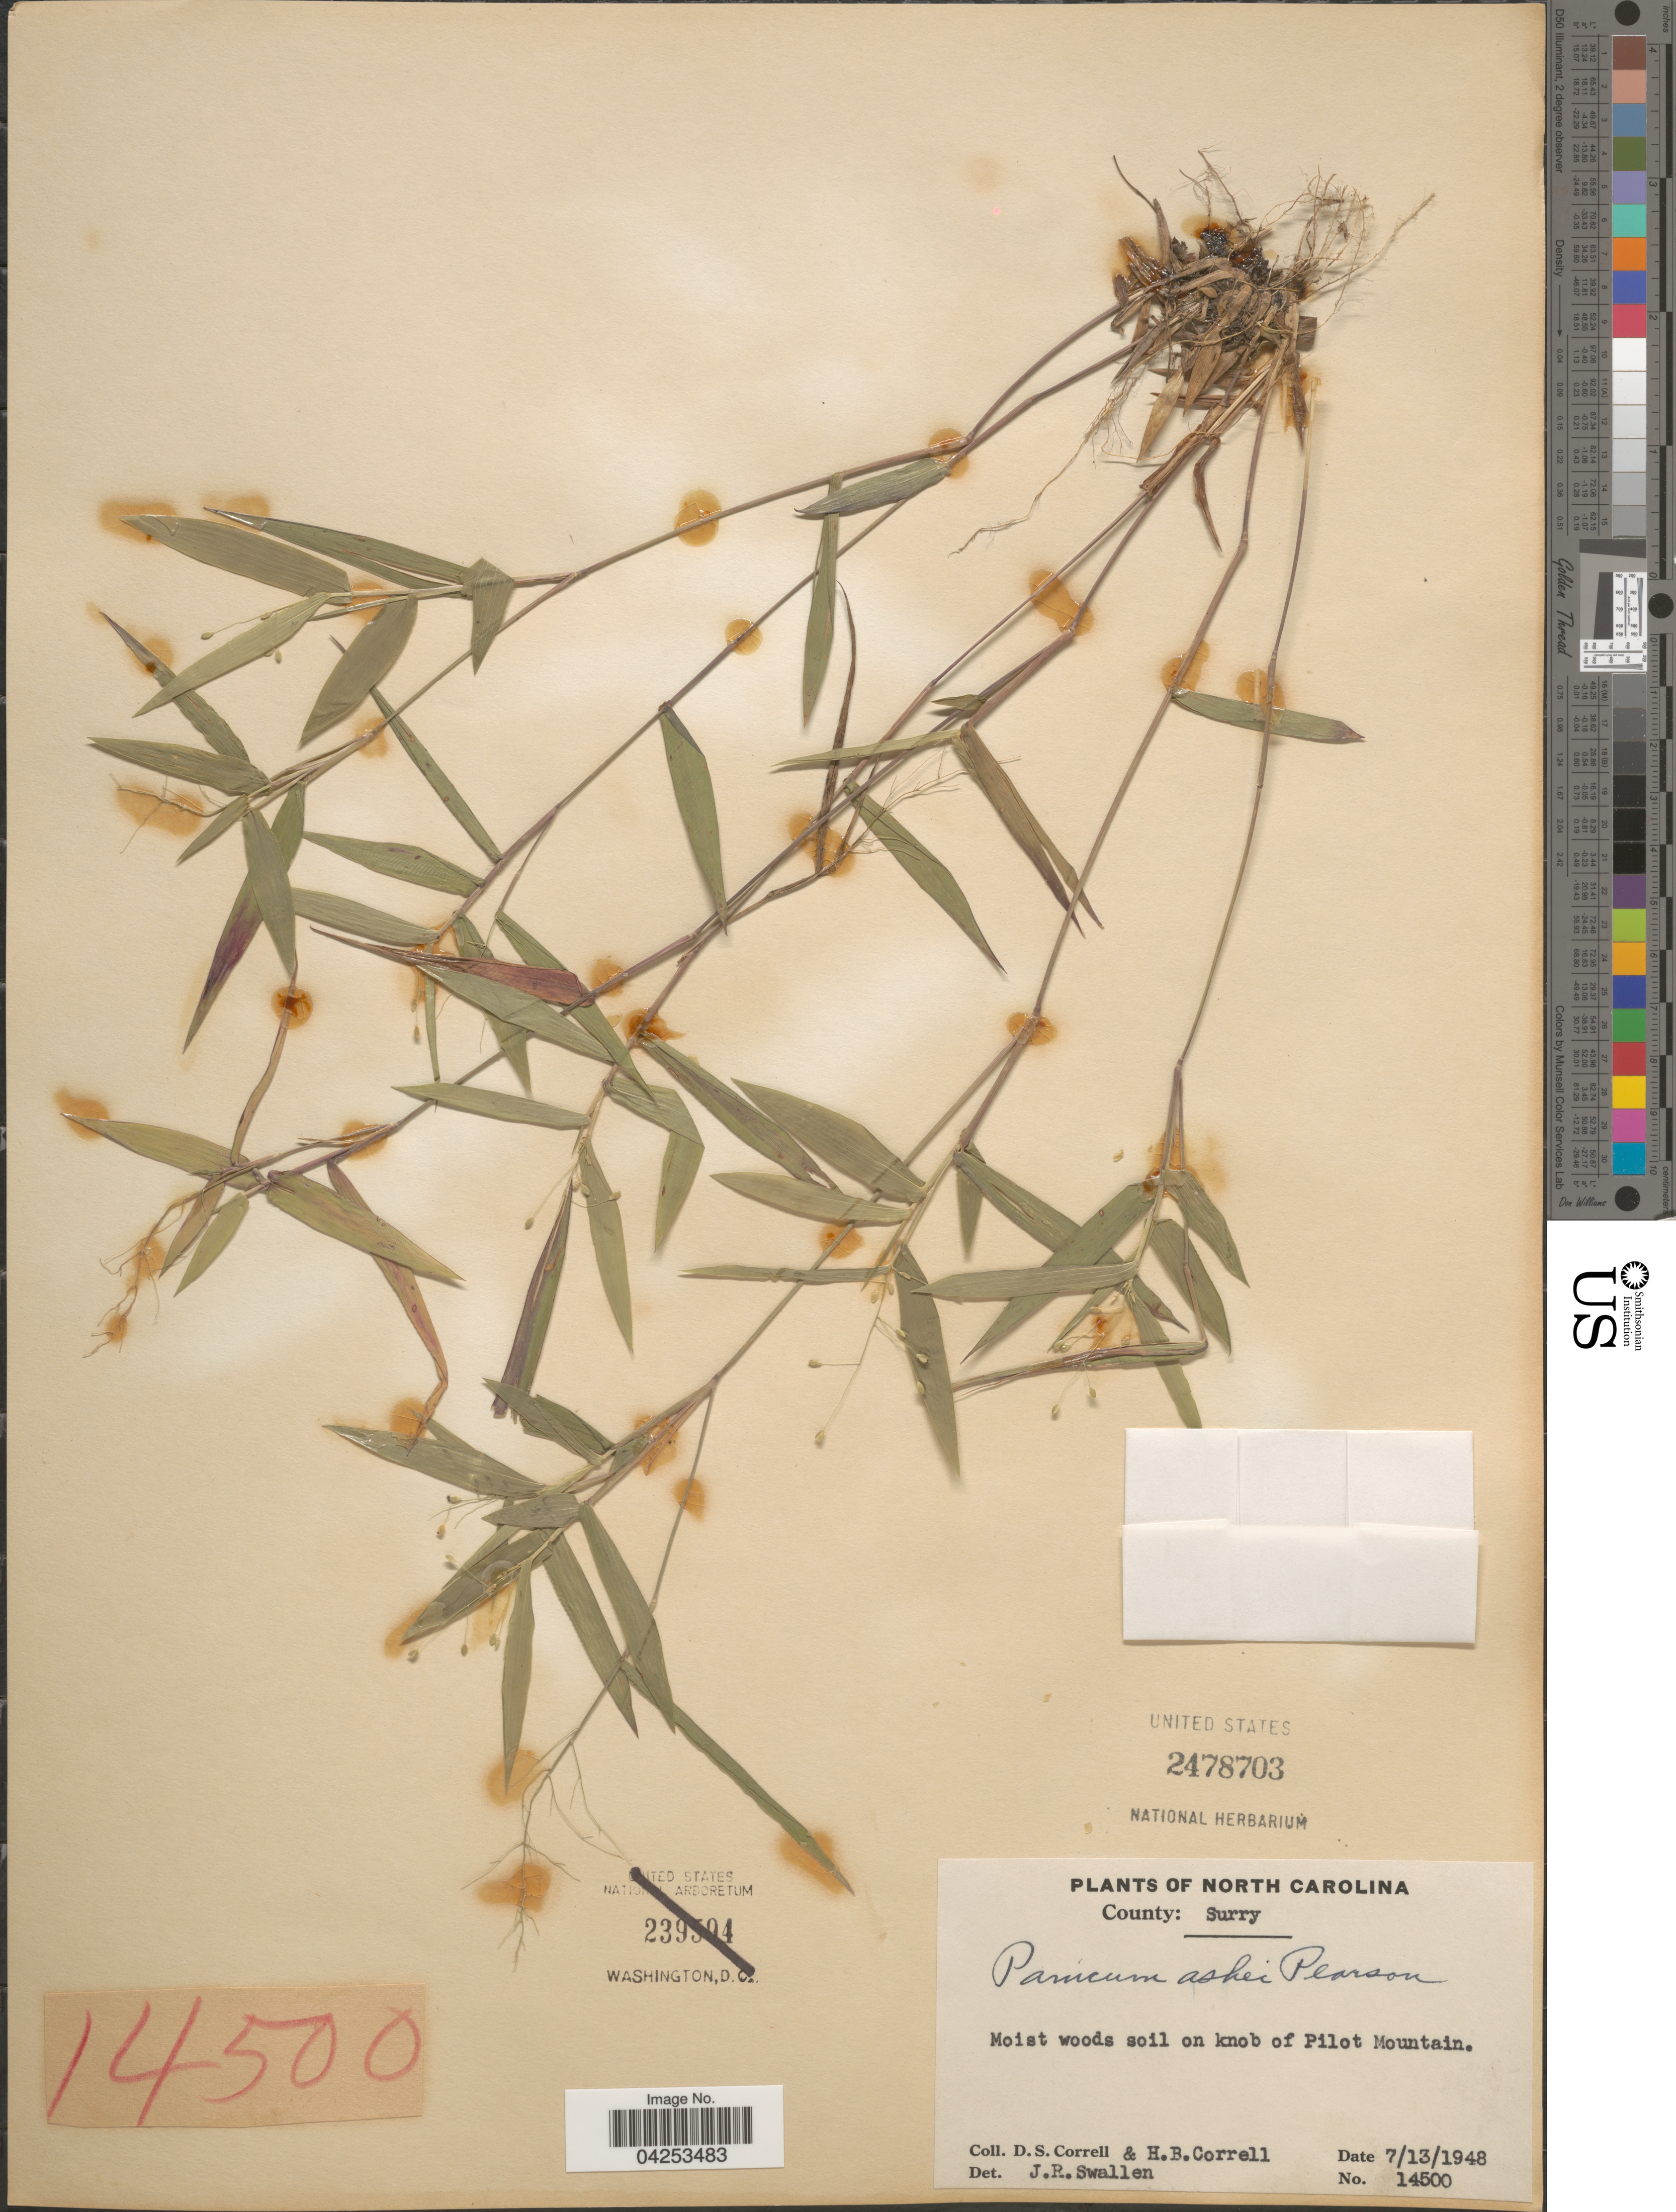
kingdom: Plantae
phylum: Tracheophyta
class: Liliopsida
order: Poales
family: Poaceae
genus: Dichanthelium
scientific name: Dichanthelium commutatum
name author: (Schult.) Gould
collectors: D. S. Correll & H. Correll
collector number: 14500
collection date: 1948-07-13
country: United States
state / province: North Carolina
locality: County: Surry. Moist woods soil on knob of Pilot Mountain.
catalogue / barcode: US 2478703